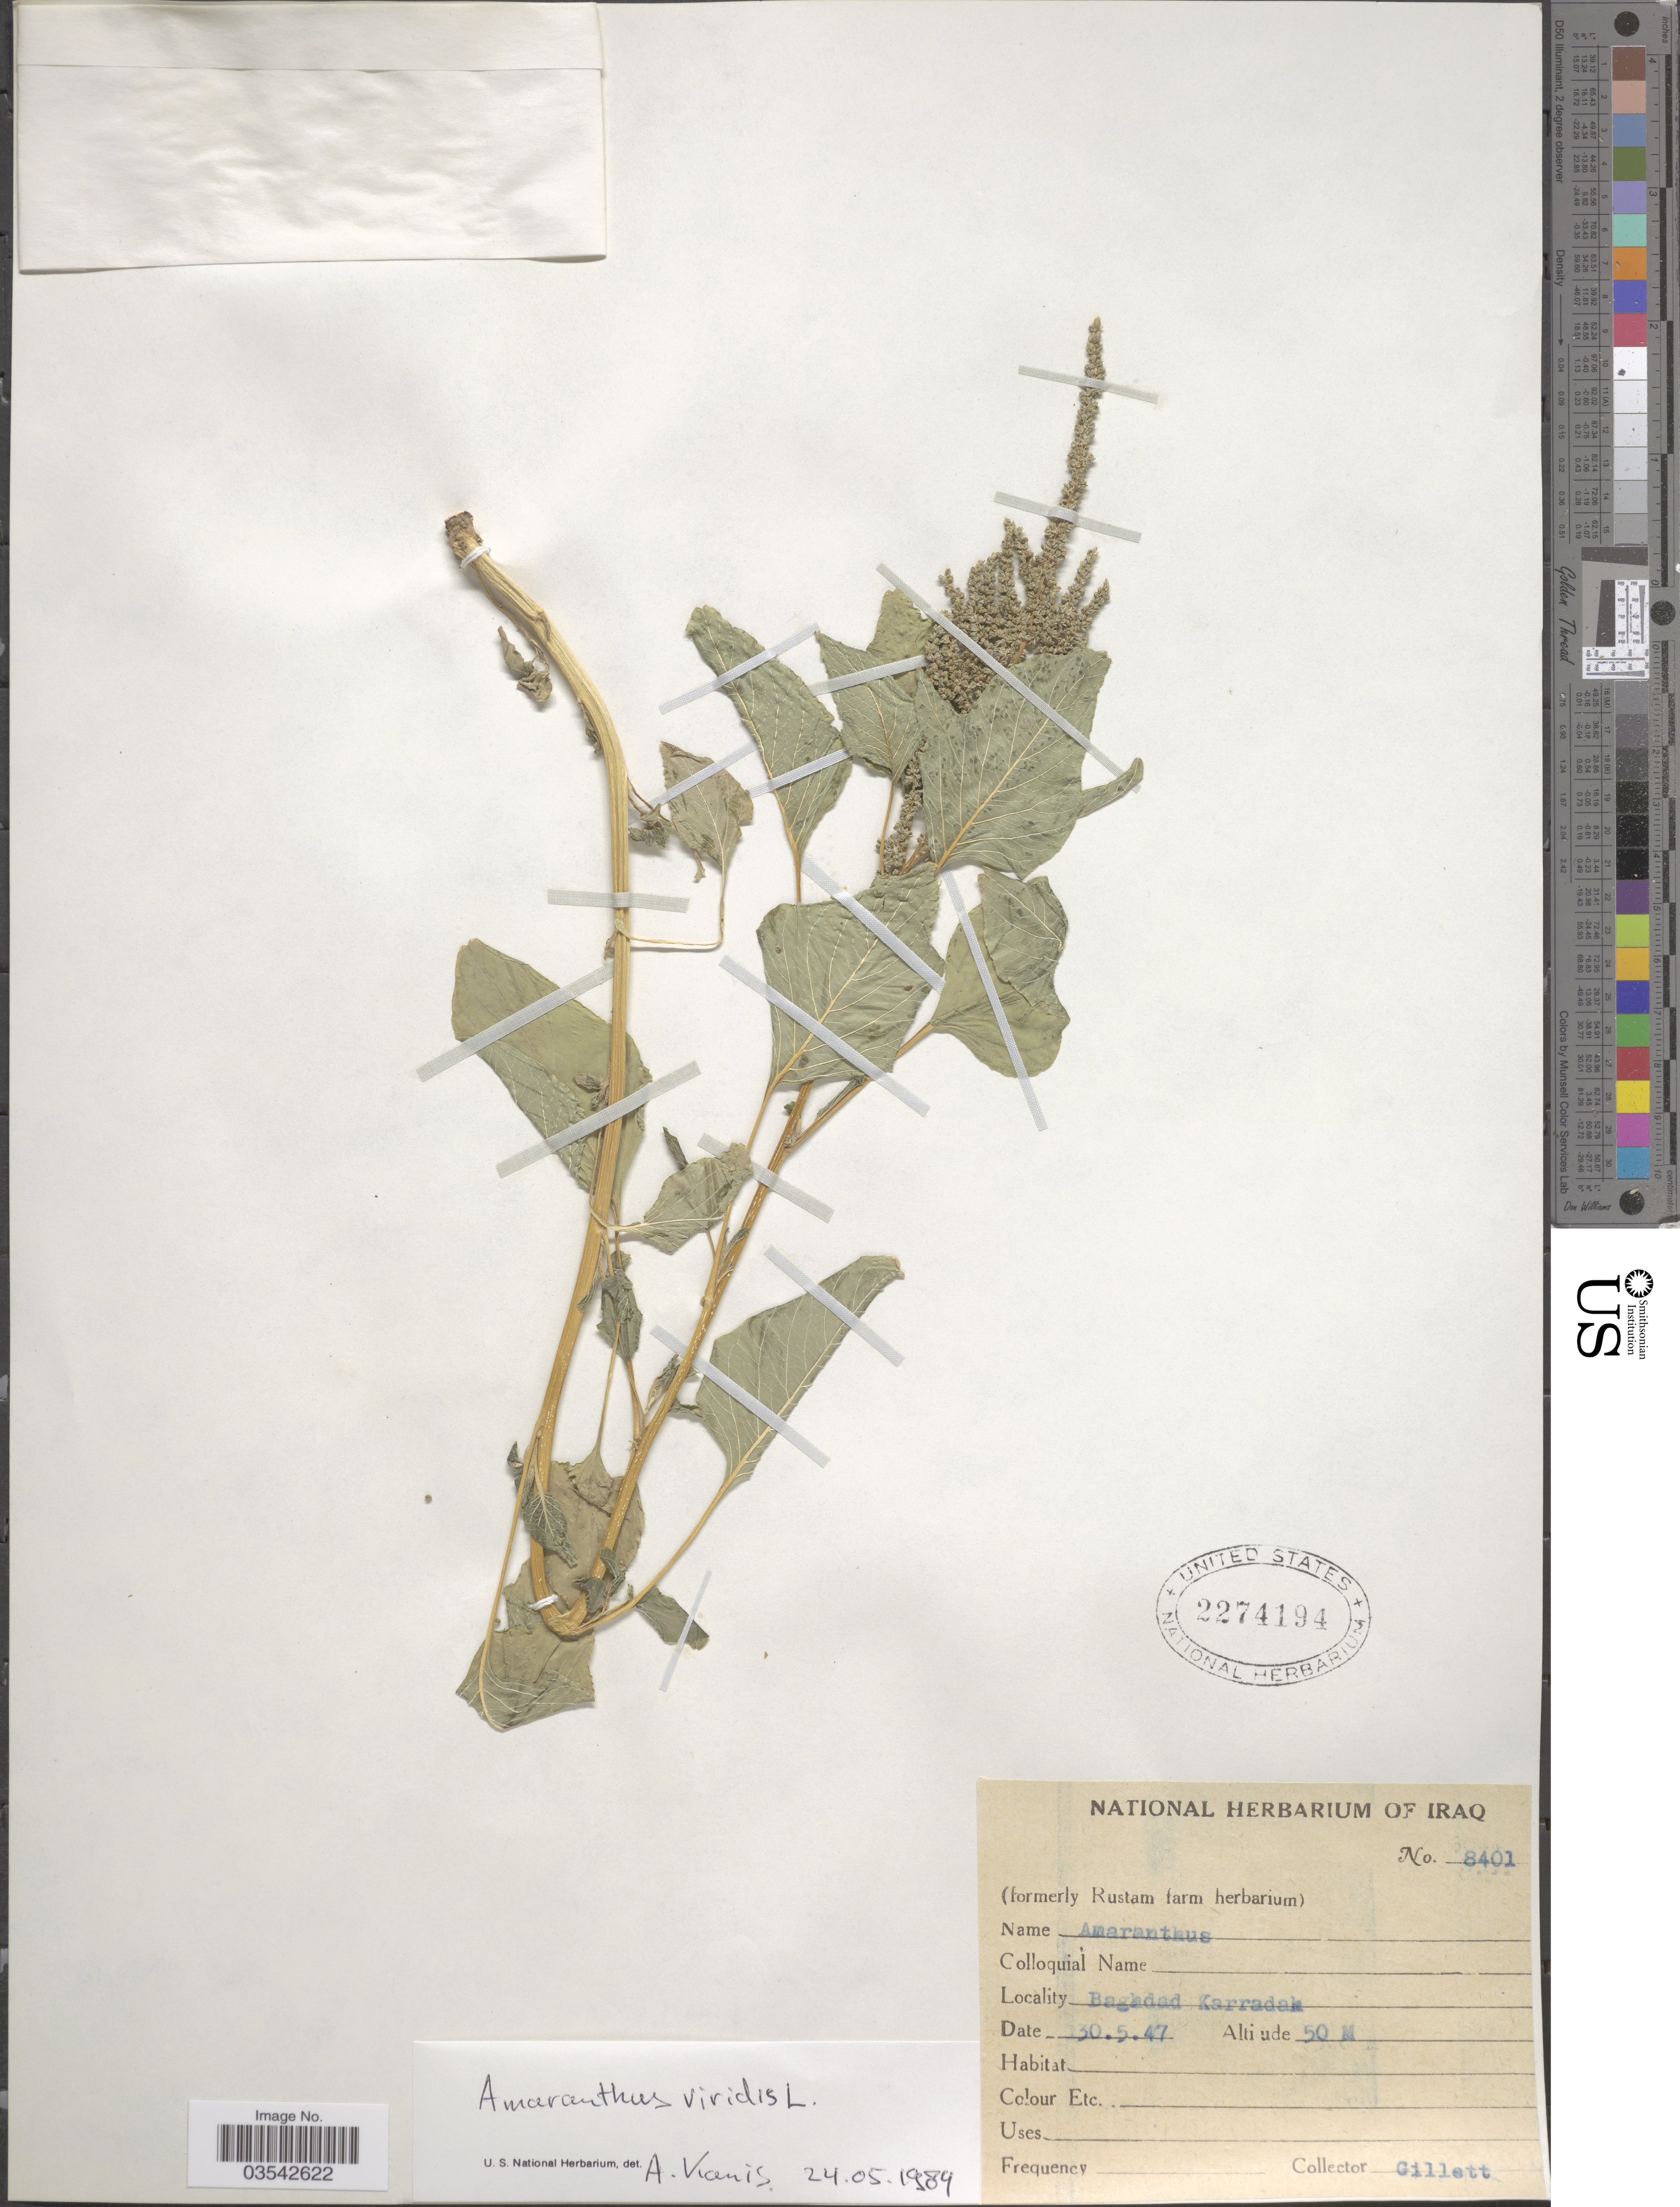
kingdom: Plantae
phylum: Tracheophyta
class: Magnoliopsida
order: Caryophyllales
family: Amaranthaceae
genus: Amaranthus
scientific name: Amaranthus viridis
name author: L.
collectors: Gillett, --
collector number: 8401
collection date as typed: Transcribed d/m/y: 30/5/47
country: Iraq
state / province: Baghdad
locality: Baghdad Karradah.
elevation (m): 50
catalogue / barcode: US 2274194